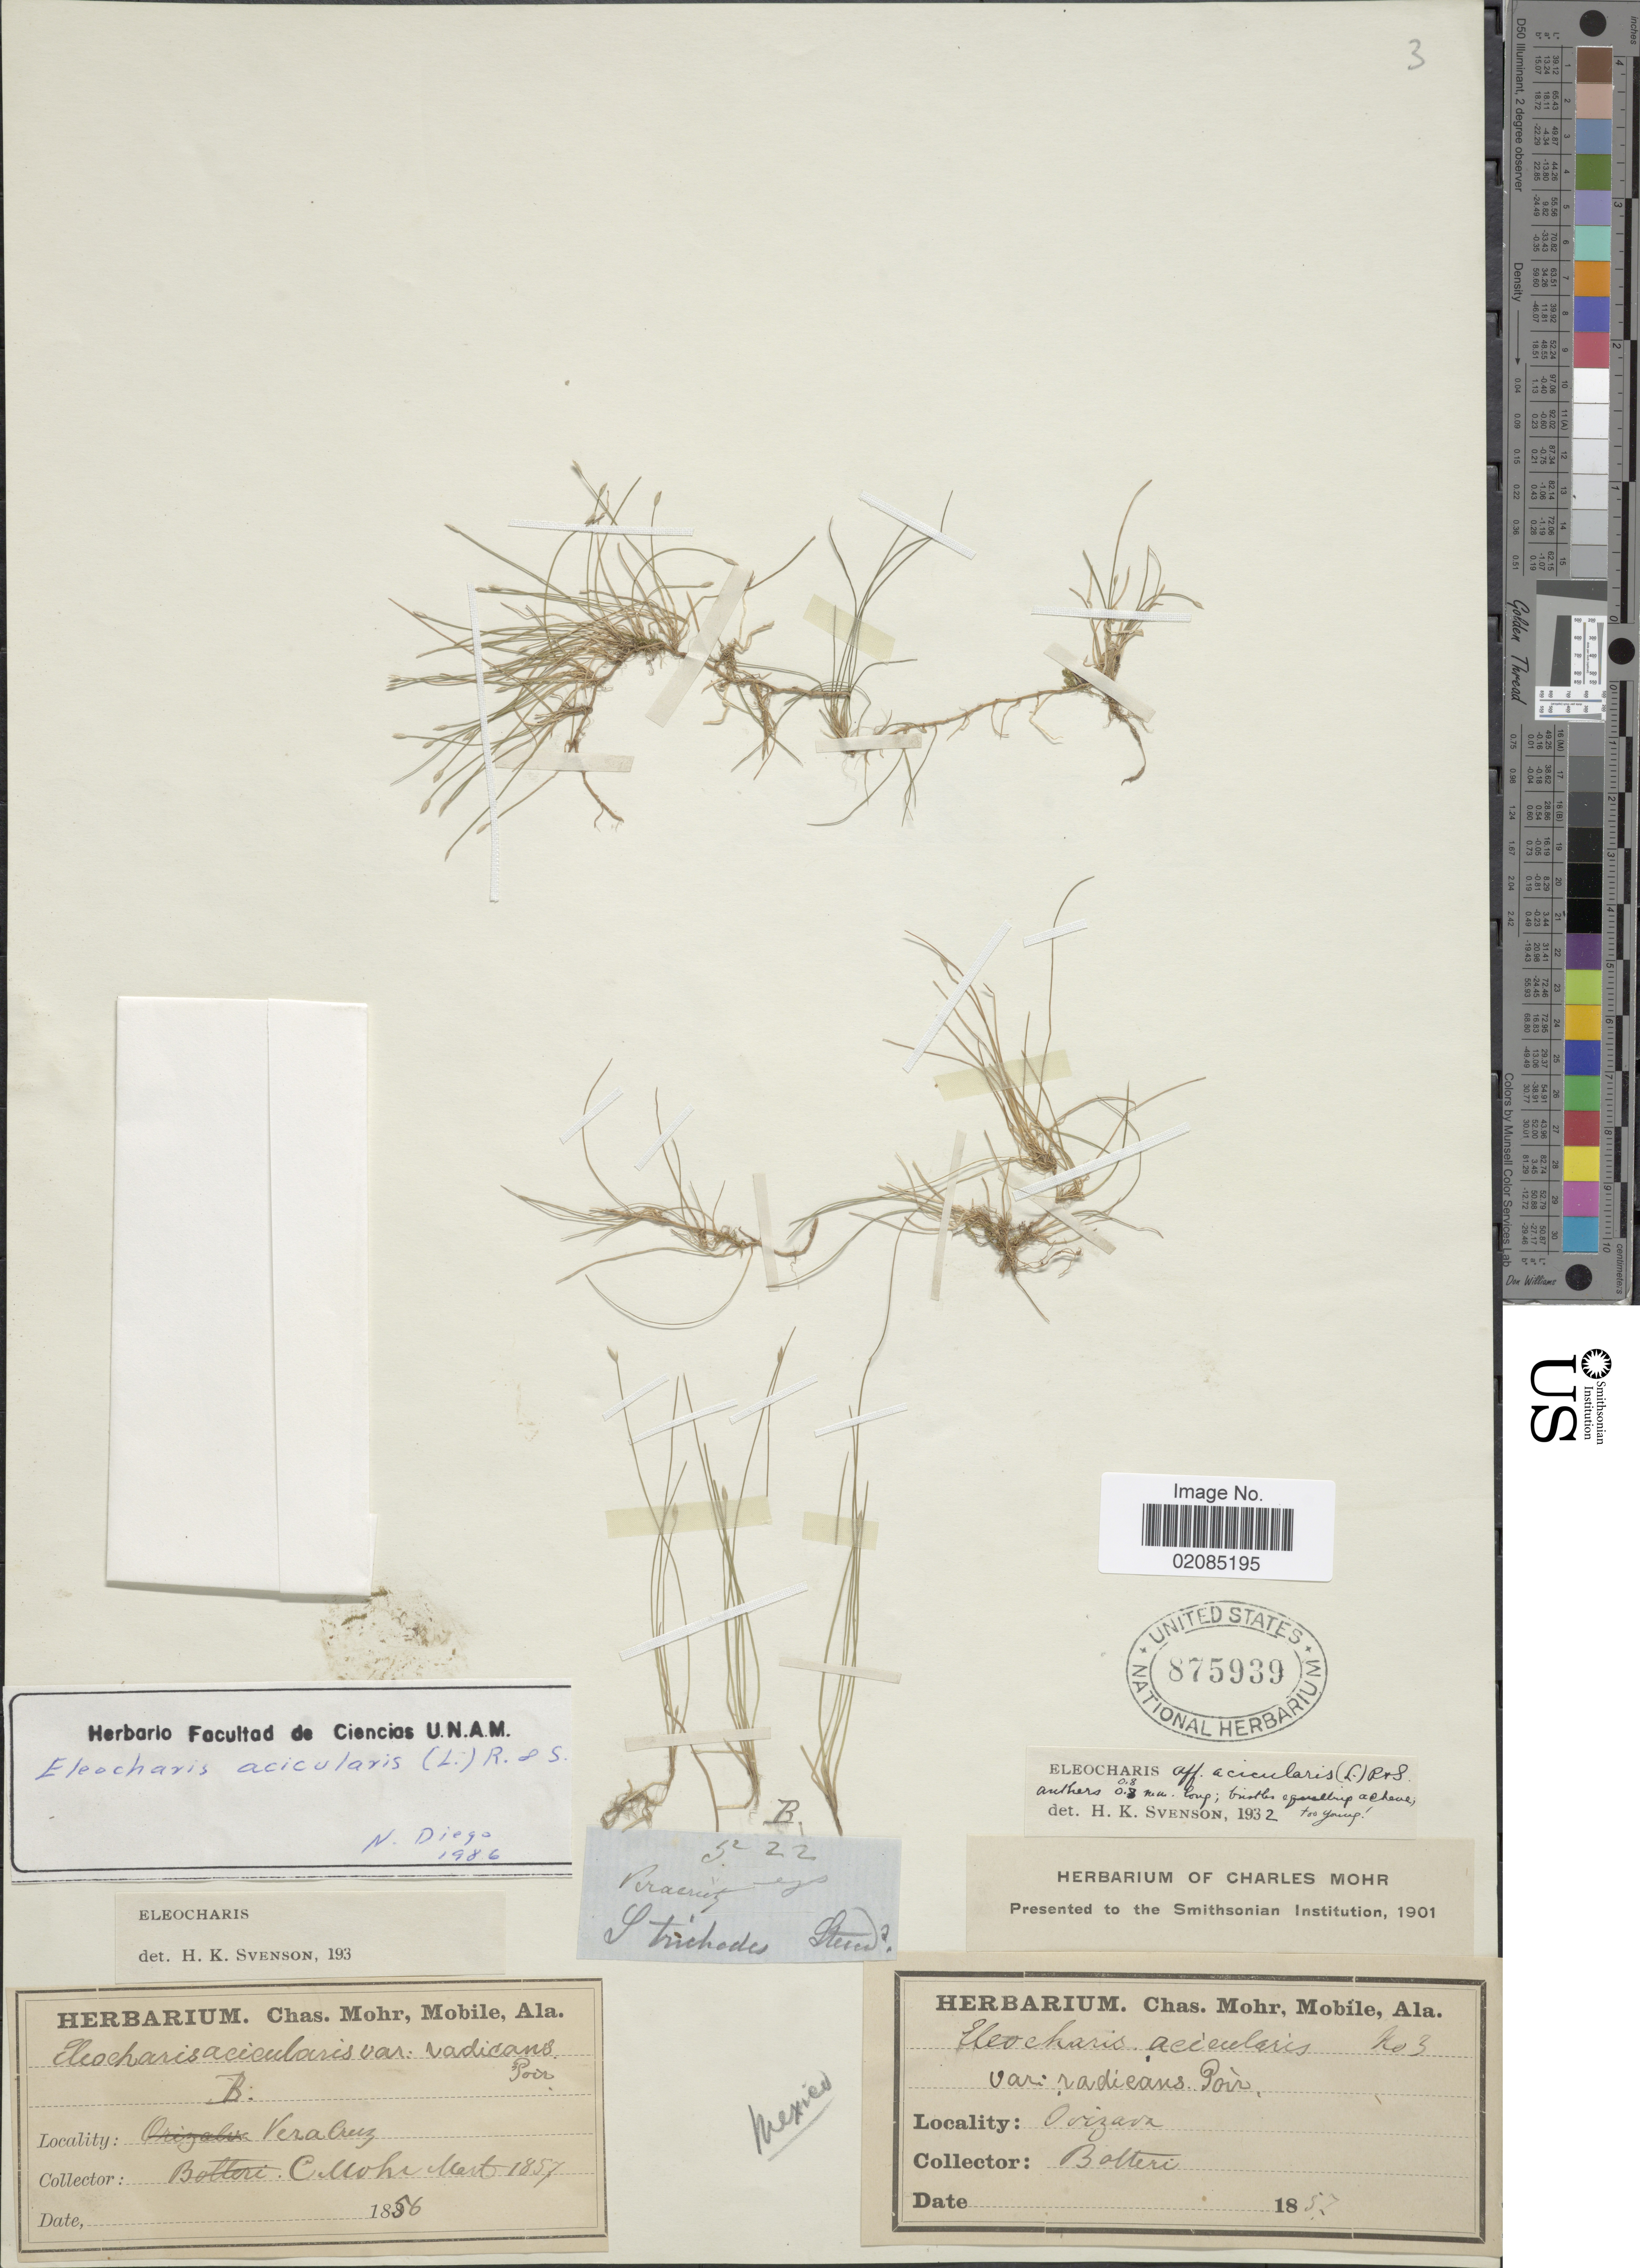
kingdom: Plantae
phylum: Tracheophyta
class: Liliopsida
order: Poales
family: Cyperaceae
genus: Eleocharis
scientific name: Eleocharis acicularis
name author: (L.) Roem. & Schult.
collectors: -. Botteri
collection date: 1857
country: Mexico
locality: Orizaba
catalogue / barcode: US 875939-2